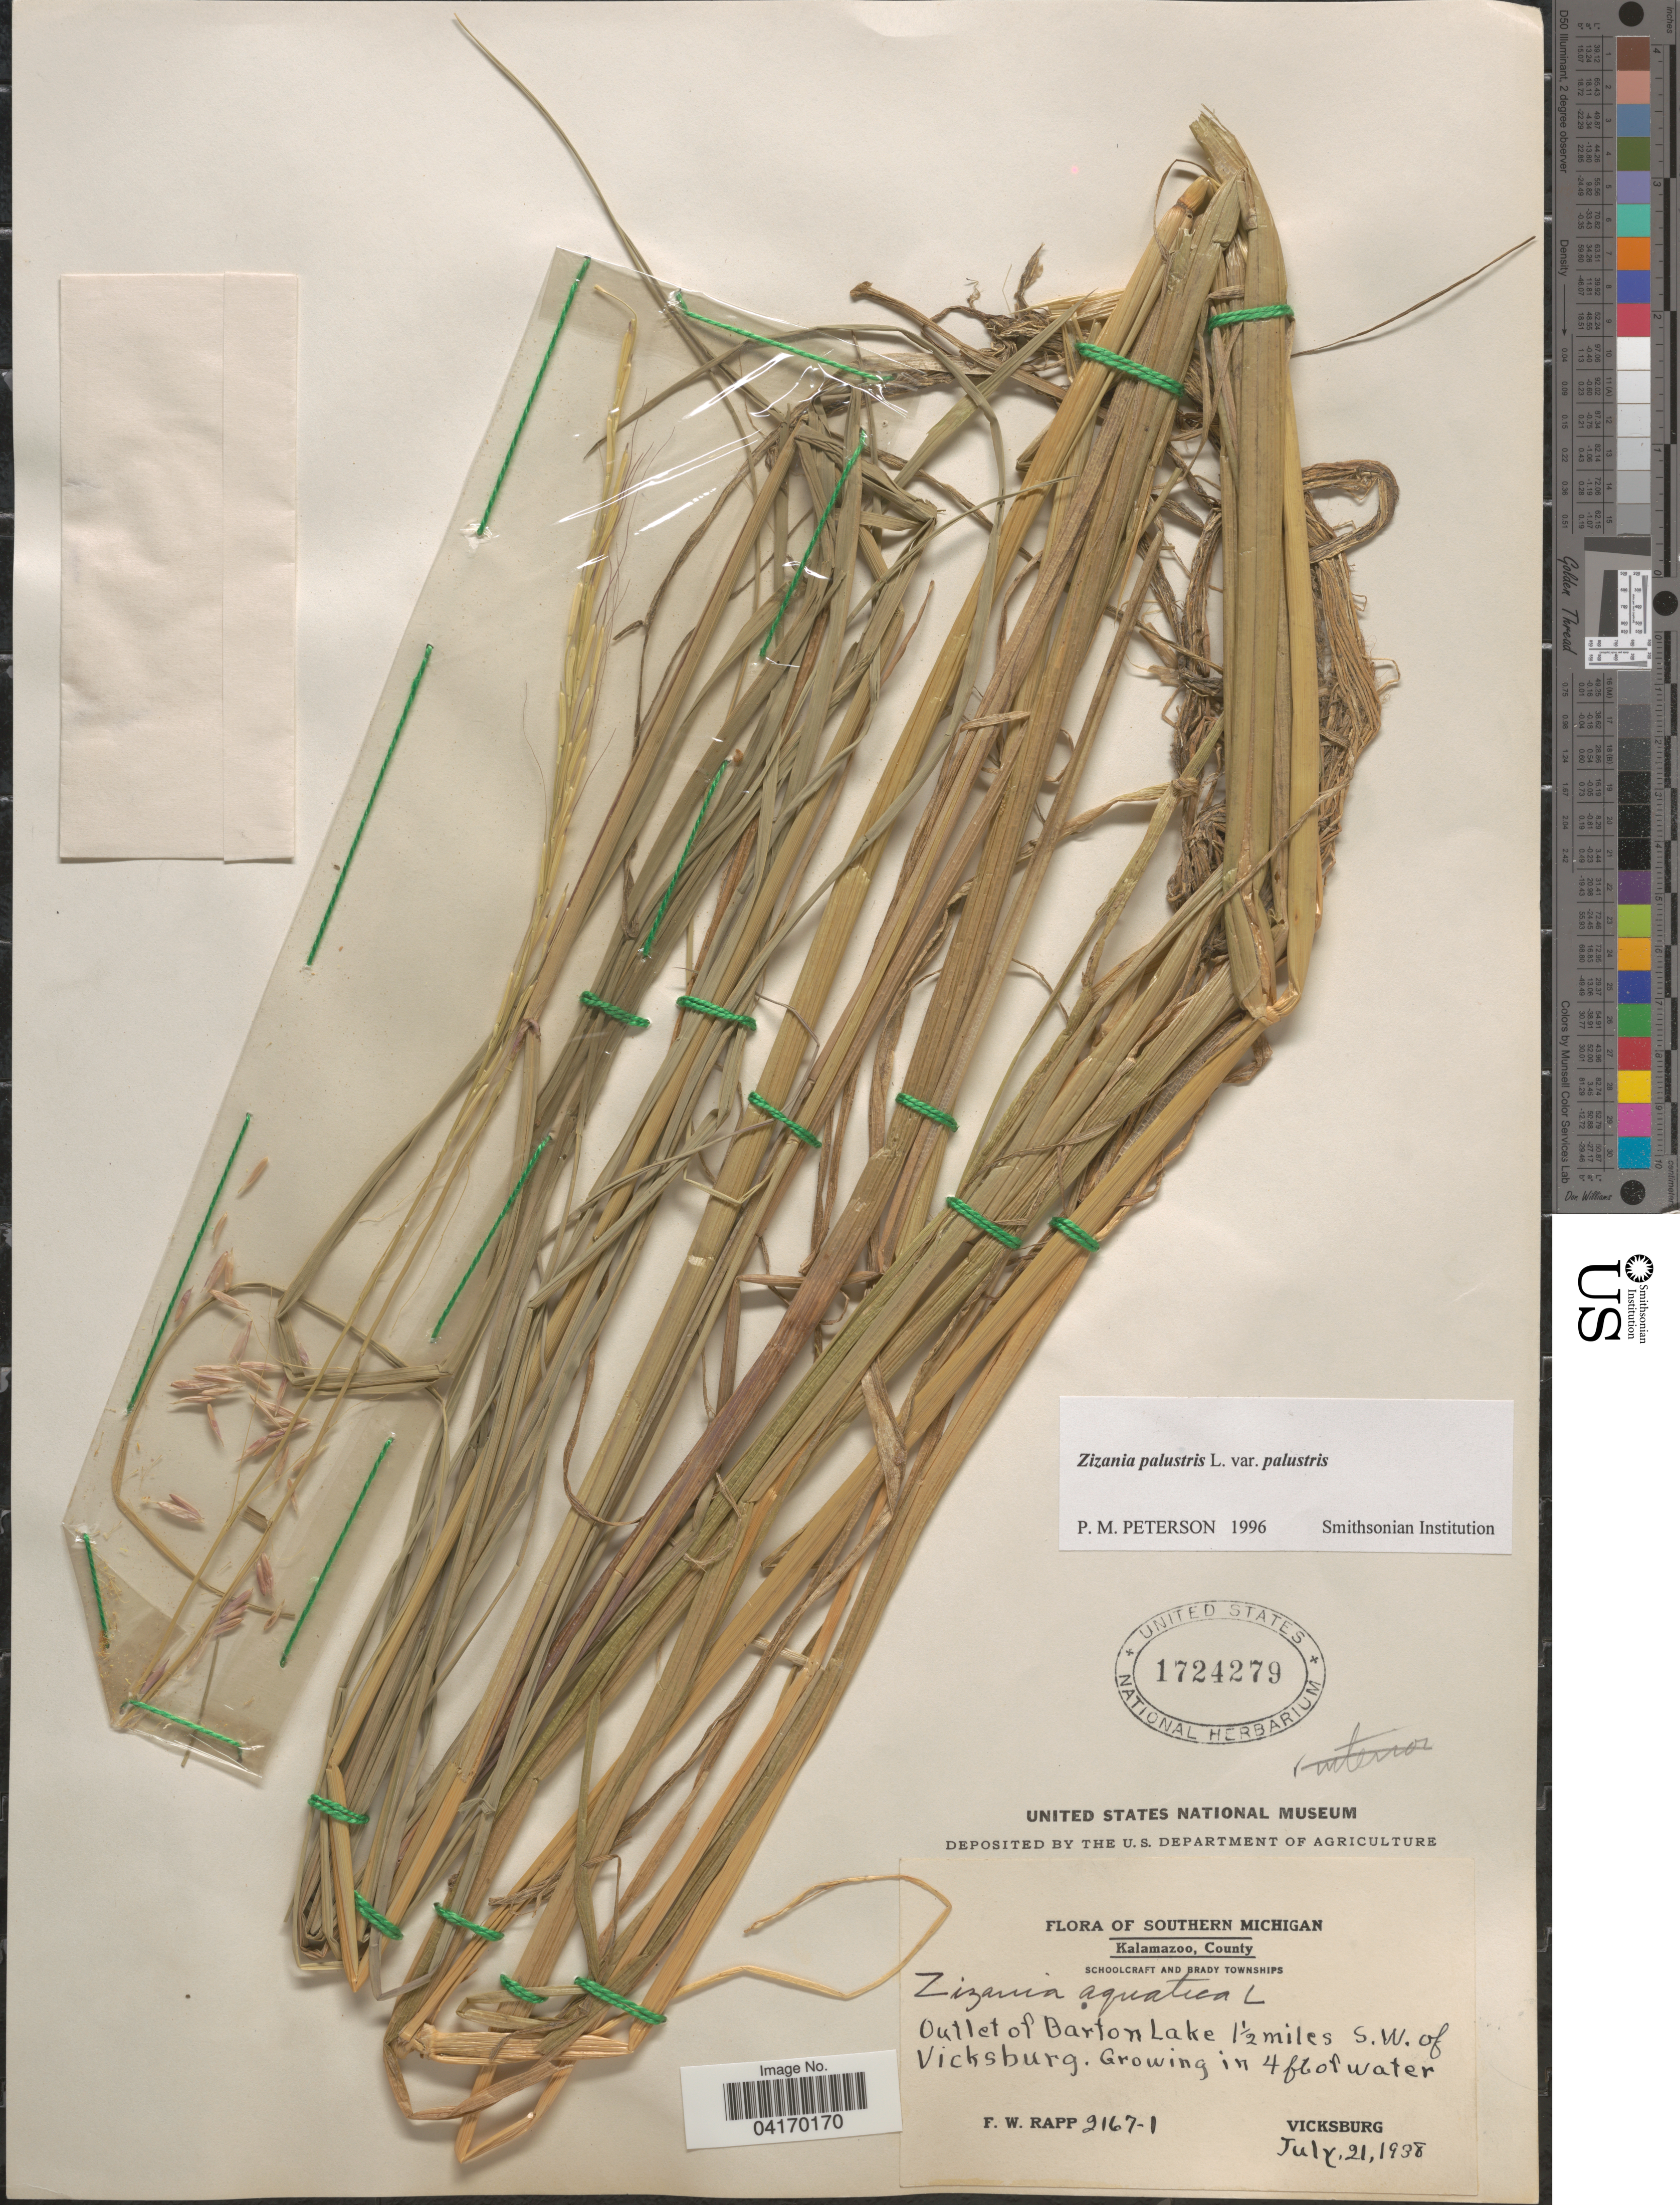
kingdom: Plantae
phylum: Tracheophyta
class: Liliopsida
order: Poales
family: Poaceae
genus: Zizania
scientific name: Zizania palustris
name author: L.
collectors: F. Rapp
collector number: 2167-1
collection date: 1938-07-21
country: United States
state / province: Michigan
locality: Southern Michigan. Kalamazoo, County. Outlet of Barton Lake 1½ miles S.W. of Vicksburg. Vicksburg.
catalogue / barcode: US 1724279